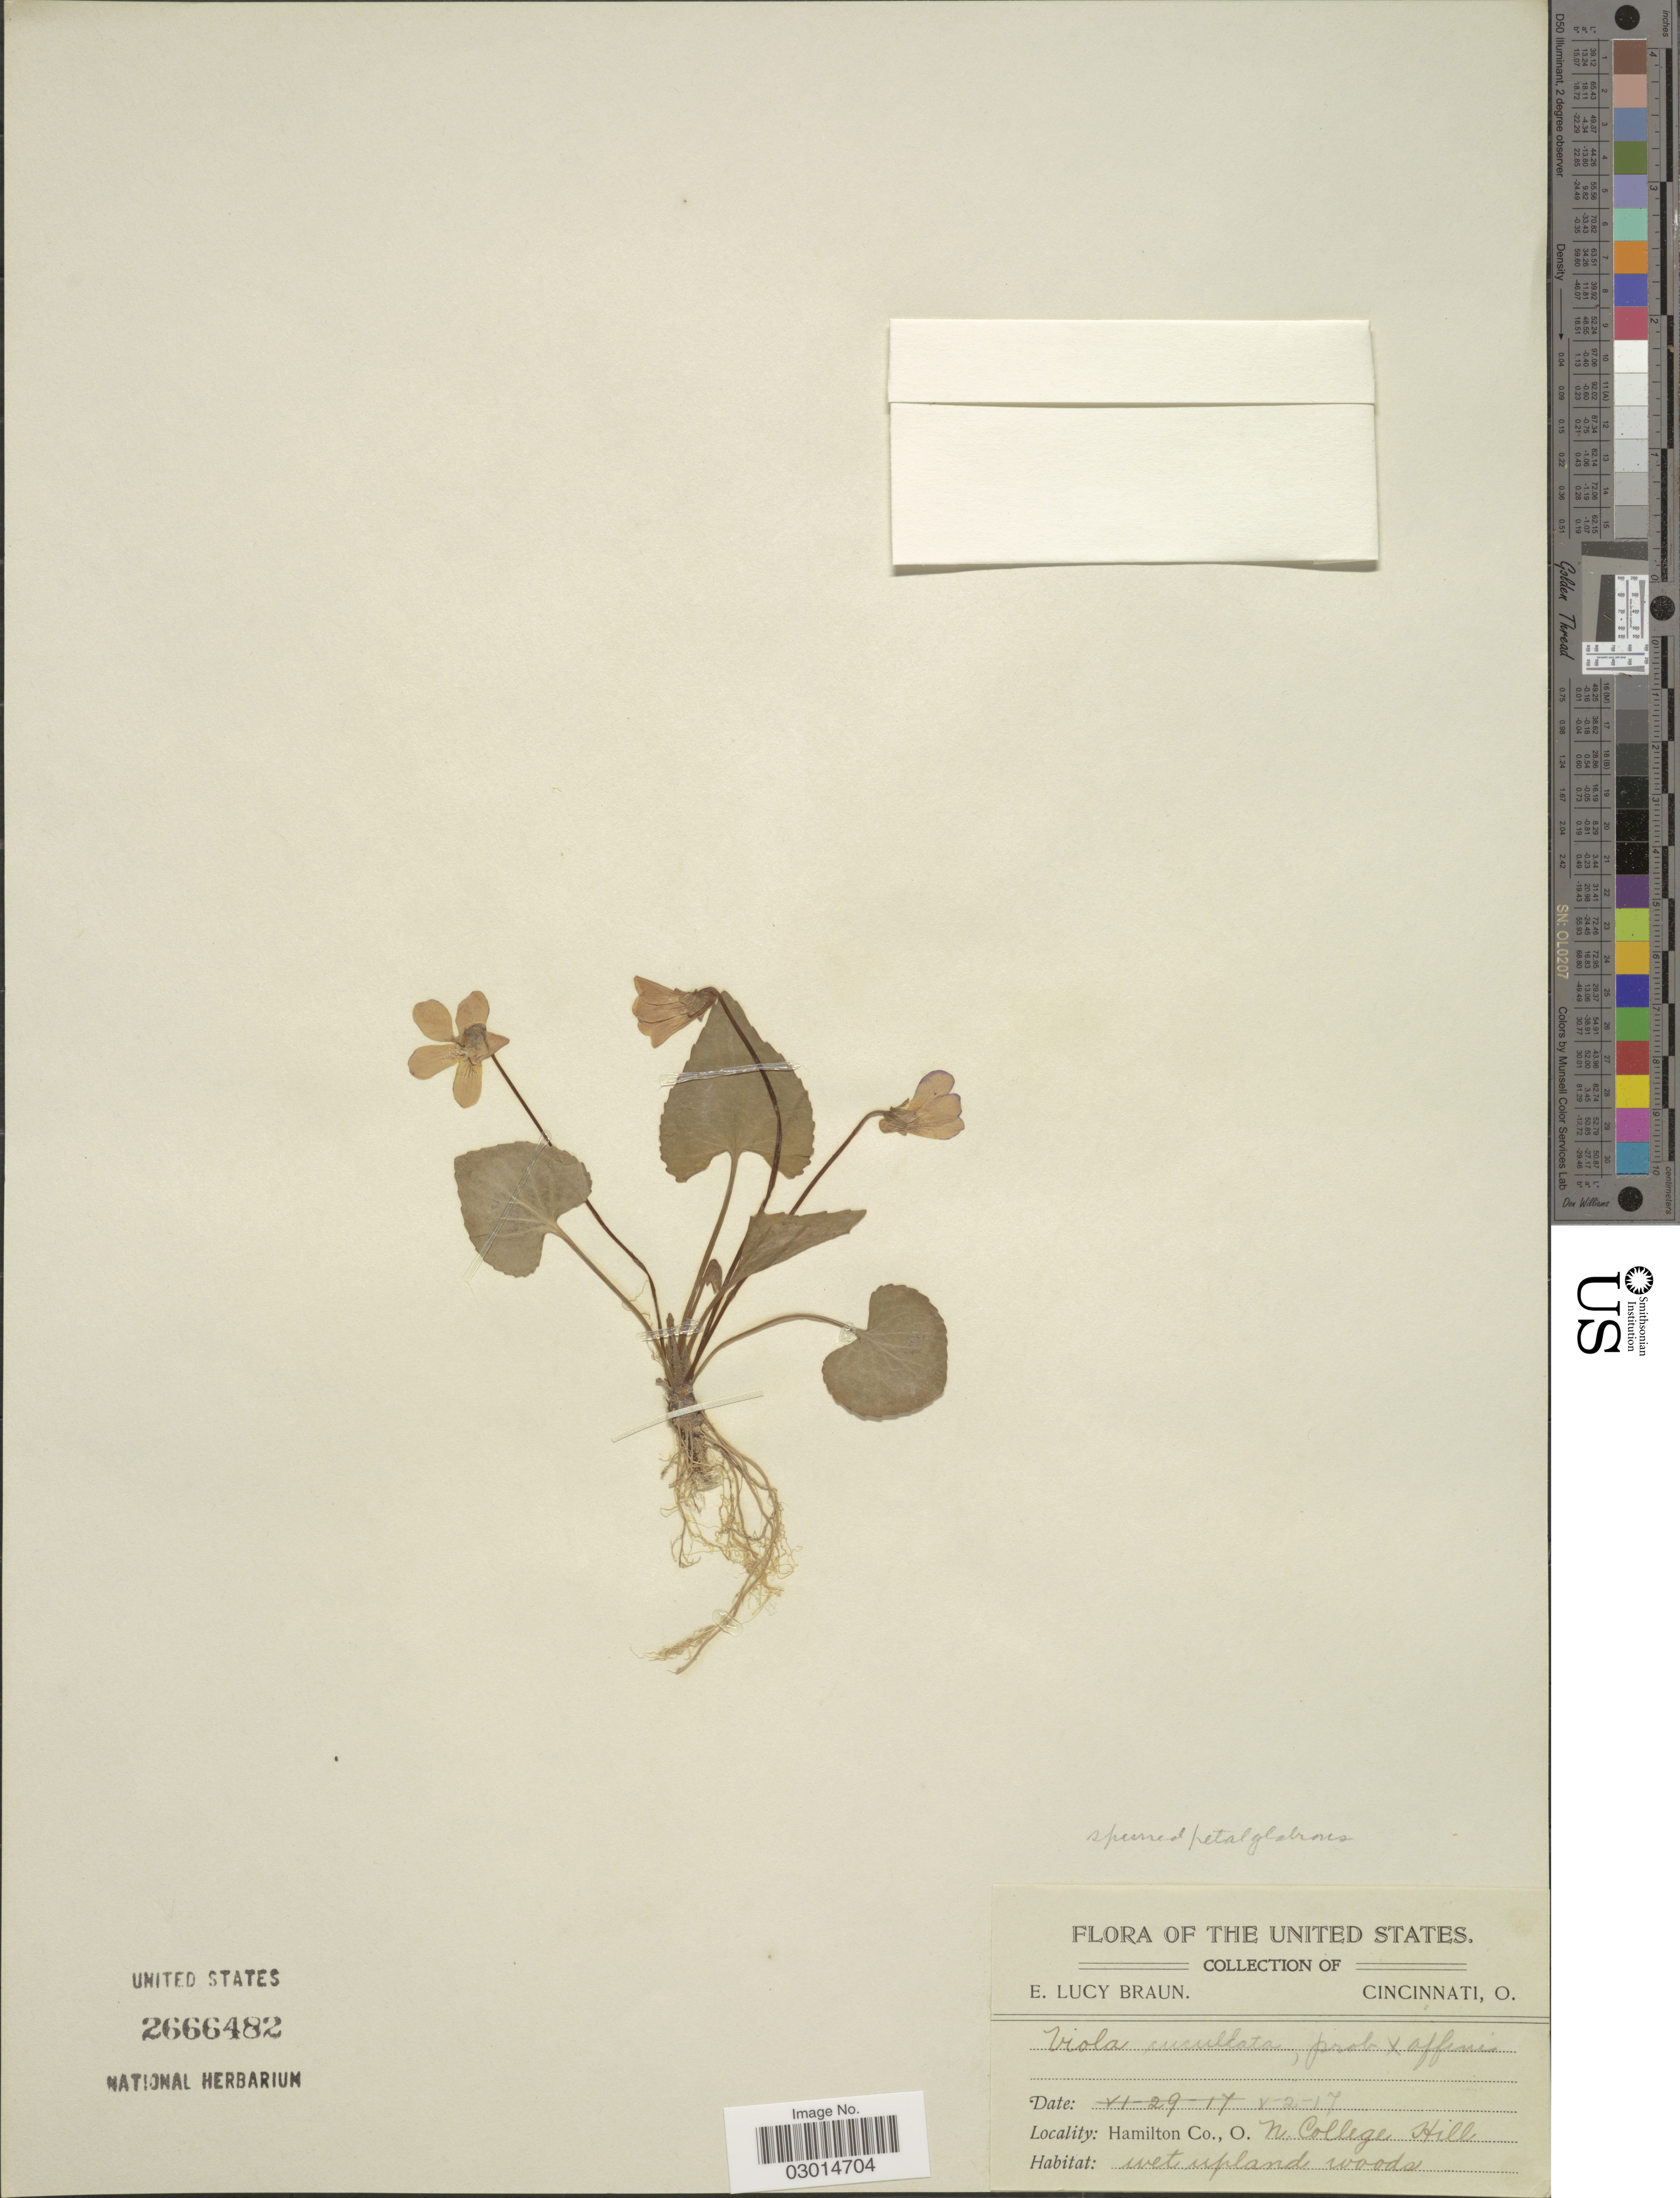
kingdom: Plantae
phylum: Tracheophyta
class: Magnoliopsida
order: Malpighiales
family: Violaceae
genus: Viola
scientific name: Viola cucullata x V. affinis LeConte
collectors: E. L. Braun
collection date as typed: Transcribed d/m/y: 2/5/17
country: United States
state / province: Ohio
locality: Hamilton Co. N. College Hill.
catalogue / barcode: US 2666482